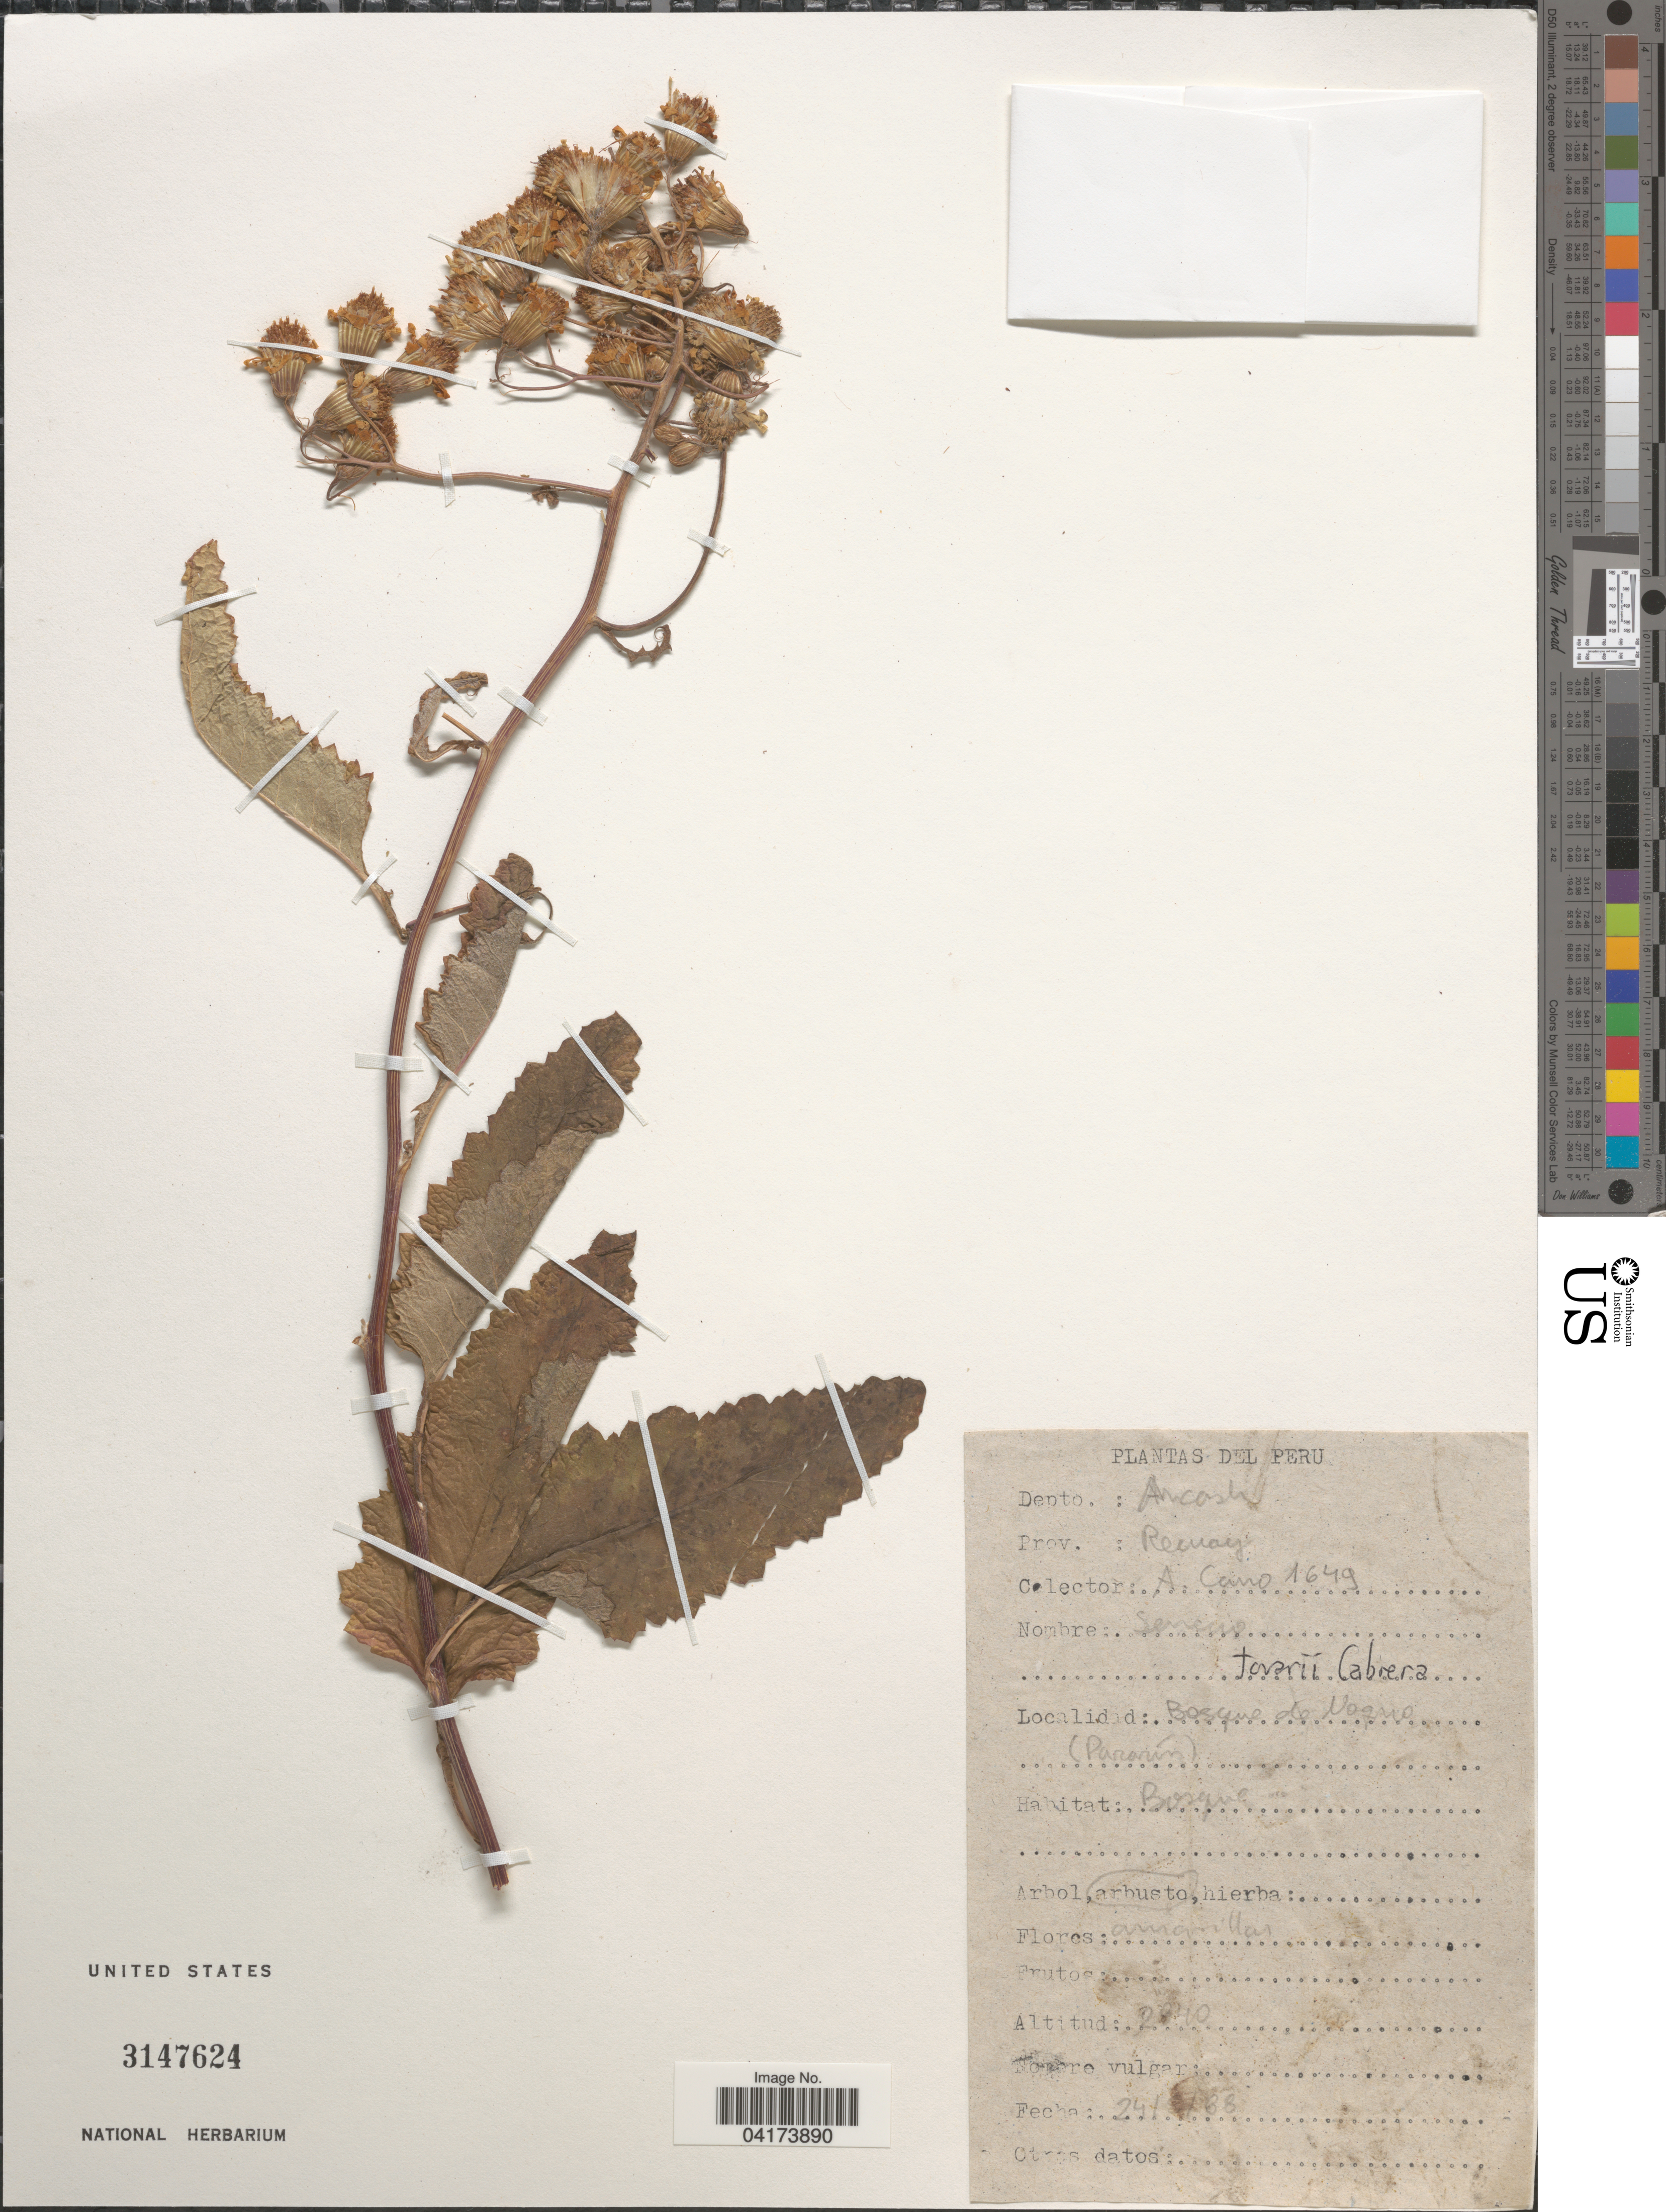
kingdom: Plantae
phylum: Tracheophyta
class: Magnoliopsida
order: Asterales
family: Asteraceae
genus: Senecio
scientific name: Senecio tovari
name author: Cabrera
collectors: A. Cano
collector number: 1649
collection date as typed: Transcribed d/m/y: 24/5/88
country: Peru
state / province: Ancash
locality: Depto.: Ancash. Prov.: Recuay. Bosque de Noqno (Pararín).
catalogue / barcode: US 3147624